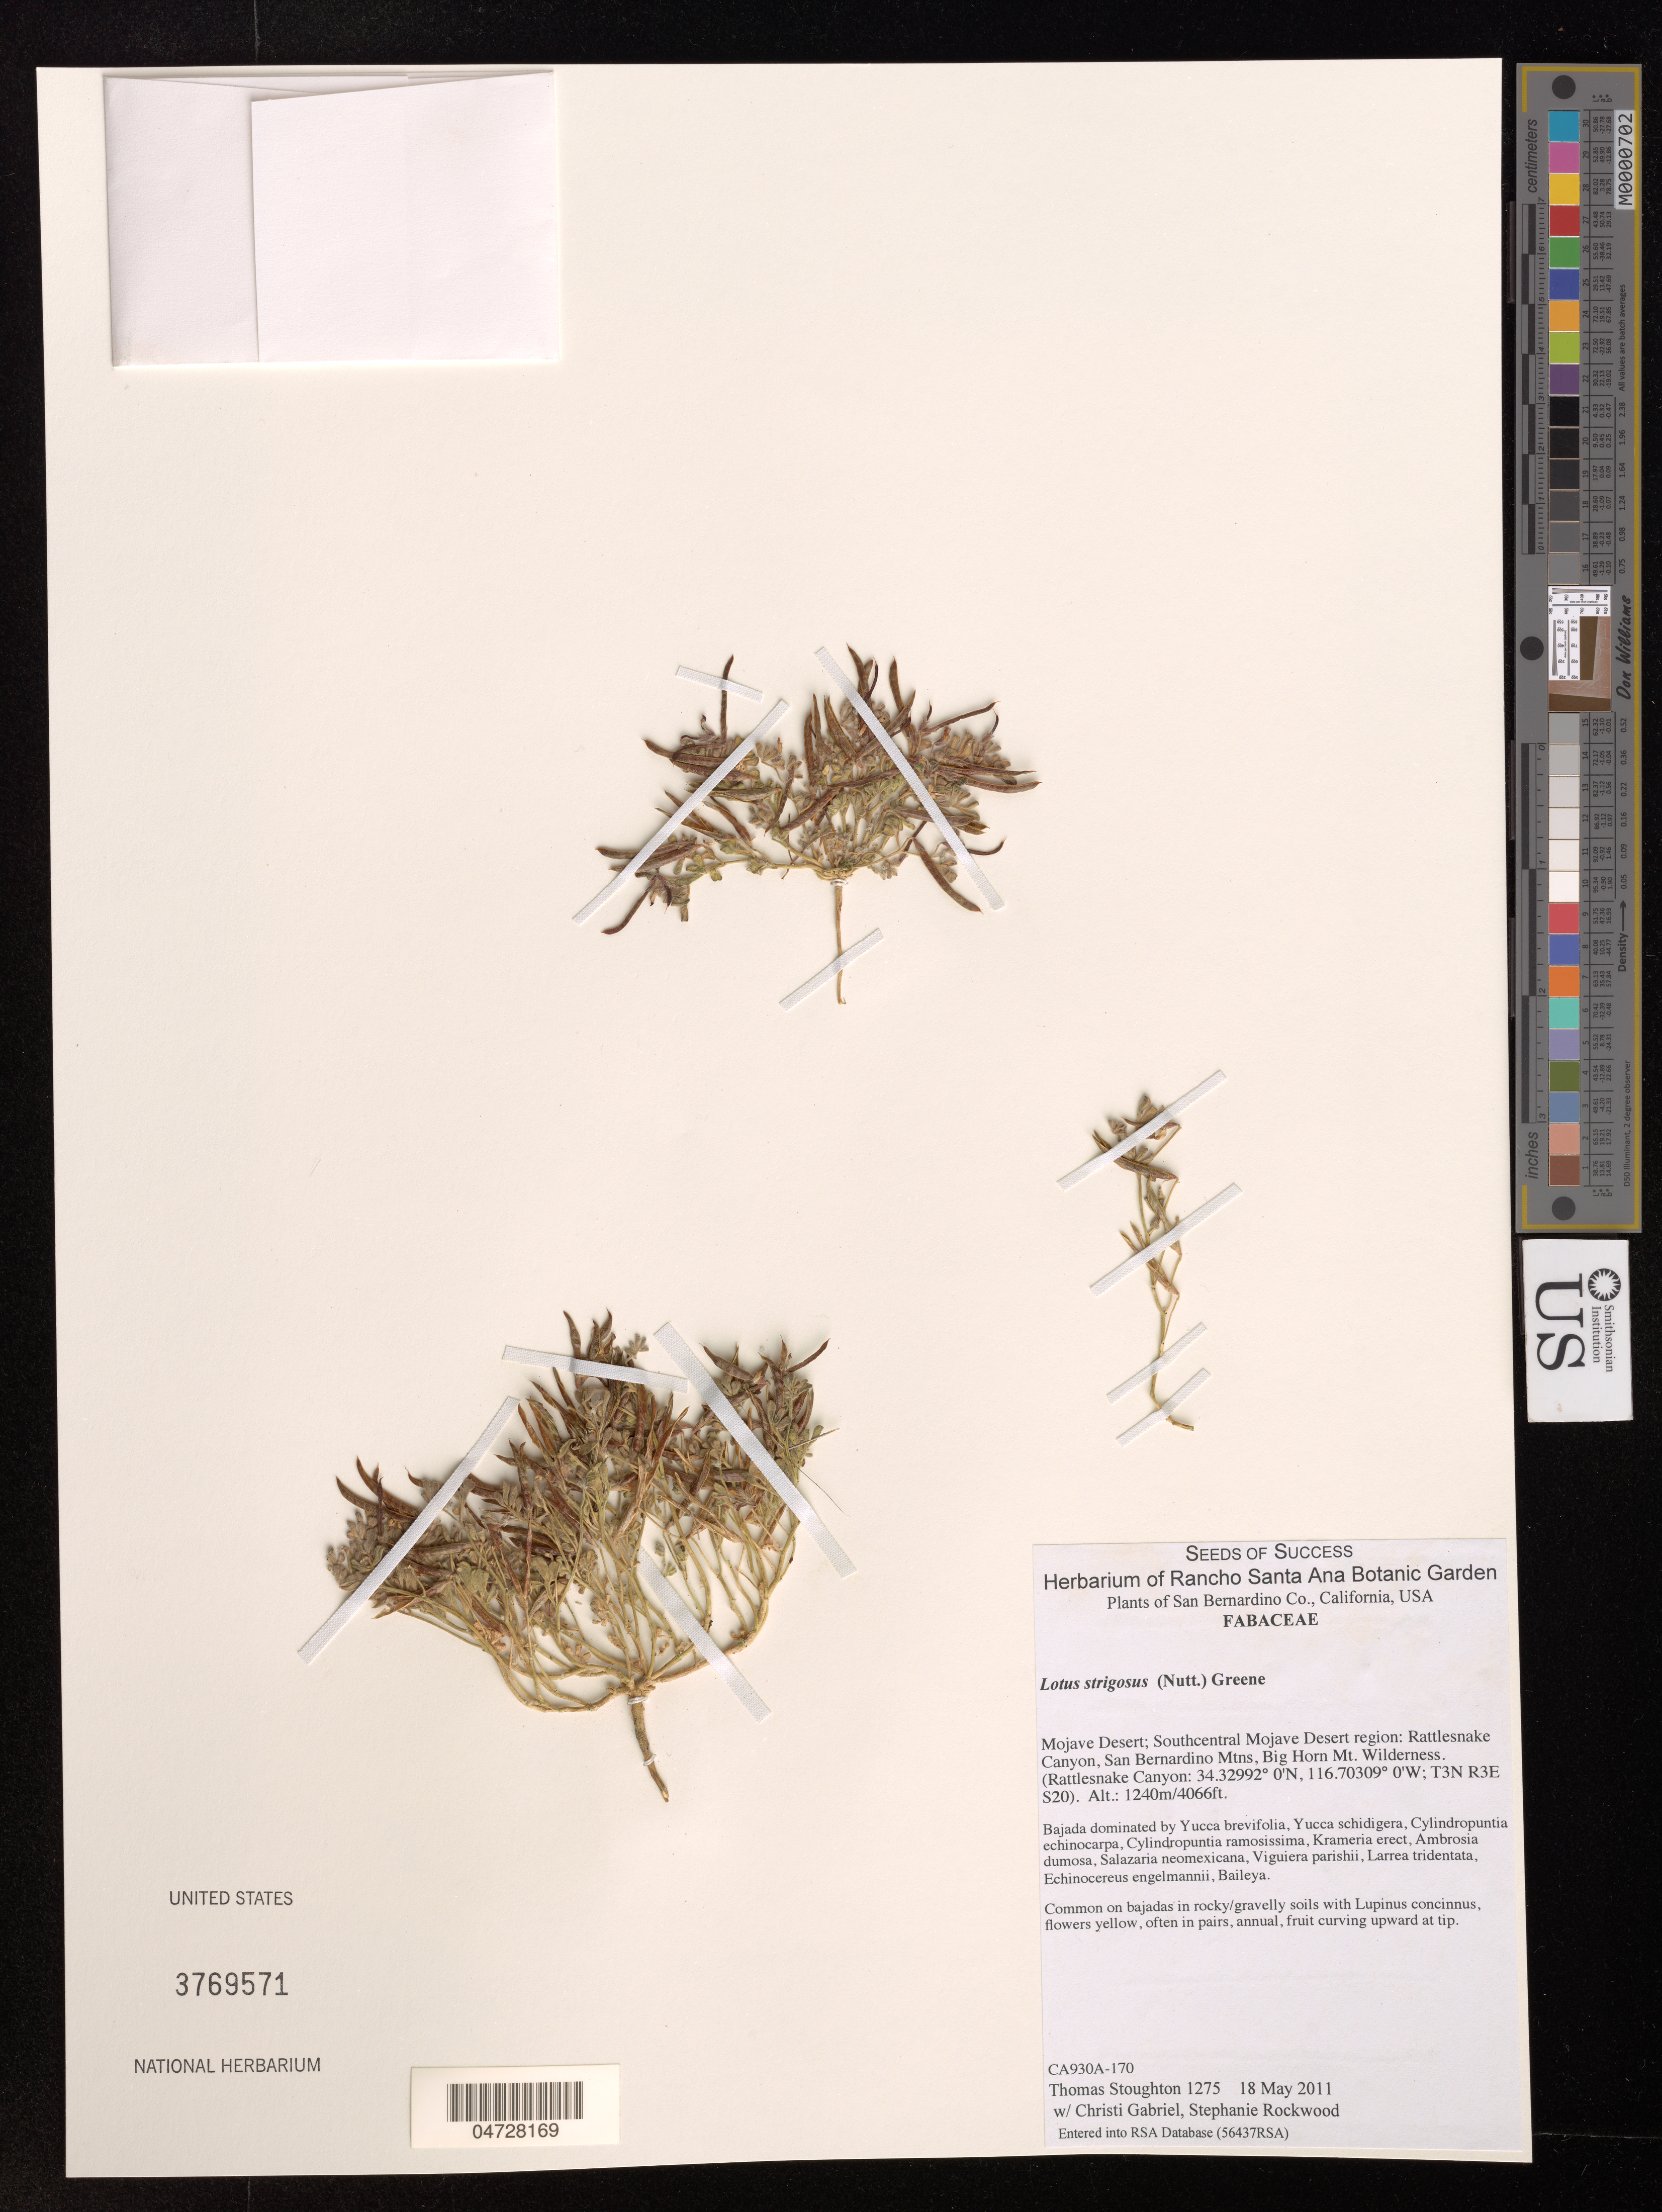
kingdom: Plantae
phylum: Tracheophyta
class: Magnoliopsida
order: Fabales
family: Fabaceae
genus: Lotus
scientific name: Lotus strigosus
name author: (Nutt. ex Torr. & A. Gray) Greene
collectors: T. Stoughton, C. Gabriel & S. Rockwood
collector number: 1275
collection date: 2011-05-18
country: United States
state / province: California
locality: San Bernardino Co. Mojave Desert; Southcentral Mojave Desert region: Rattlesnake Canyon, San Bernardino Mtns, Big Horn Mt. Wilderness. (Rattlesnake Canyon: T3N R3E S20).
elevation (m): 1240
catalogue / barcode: US 3769571